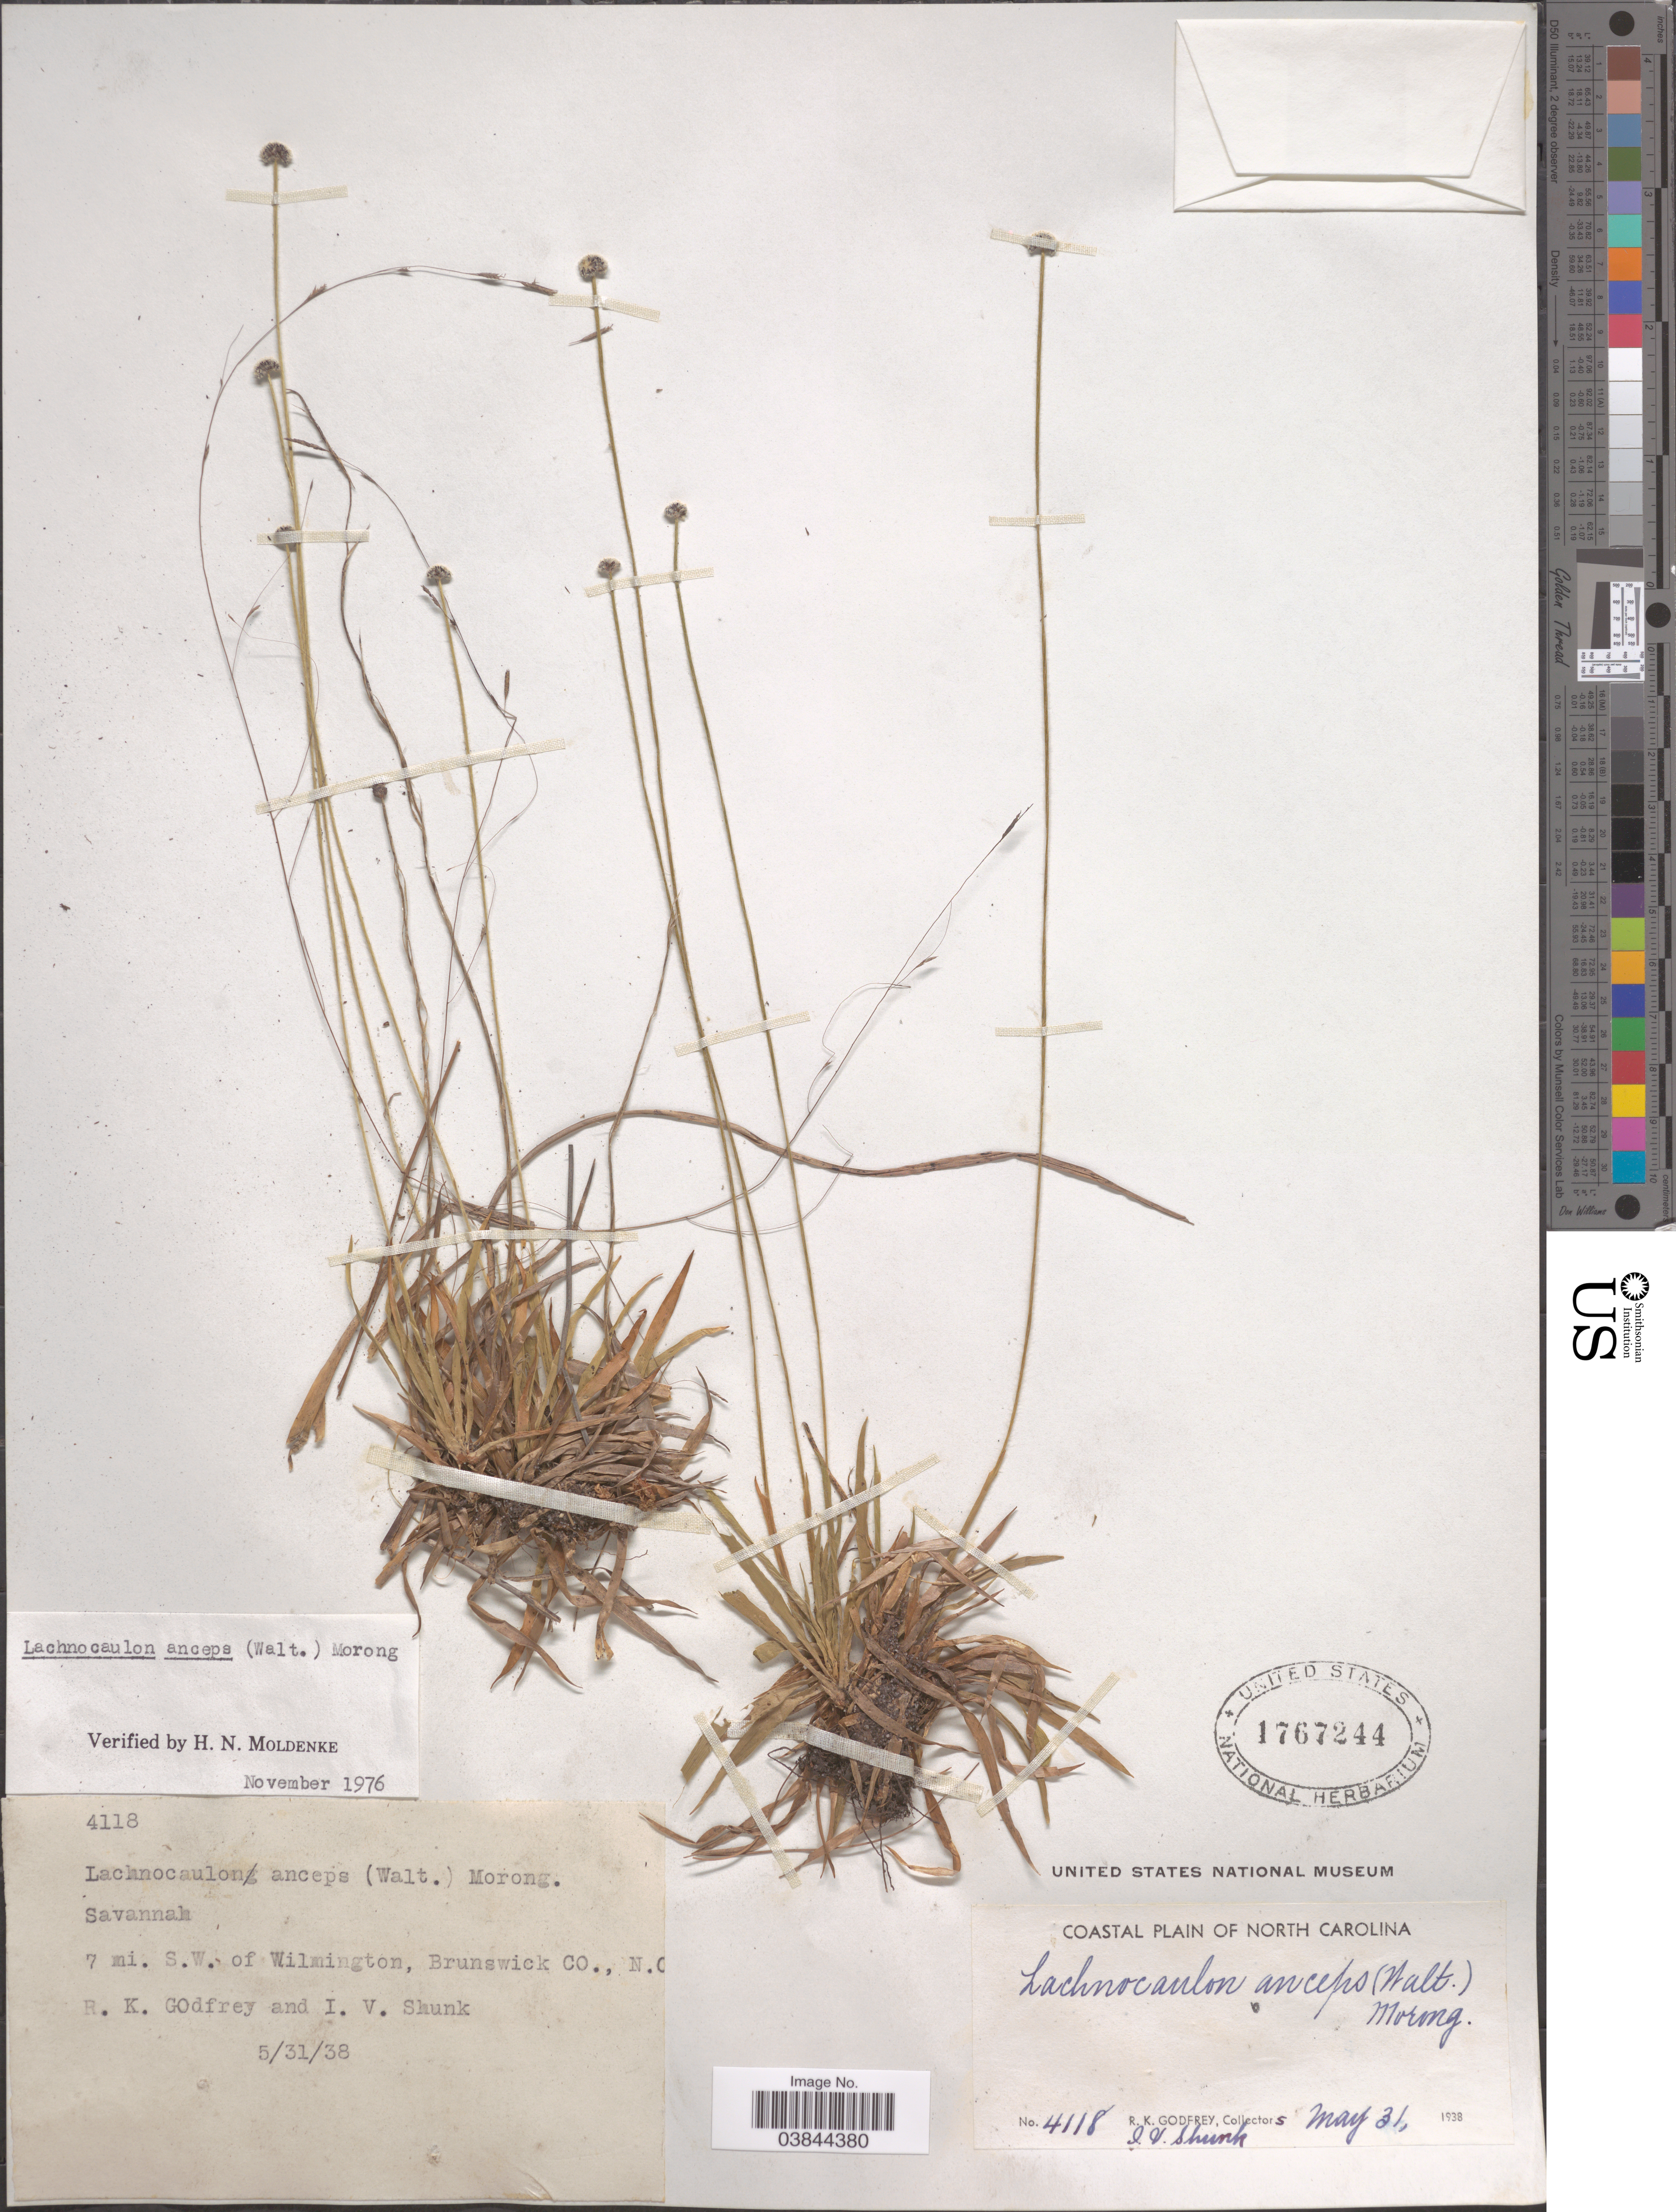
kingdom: Plantae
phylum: Tracheophyta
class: Liliopsida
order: Poales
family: Eriocaulaceae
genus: Lachnocaulon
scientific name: Lachnocaulon anceps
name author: (Walter) Morong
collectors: R. K. Godfrey & I. Shunk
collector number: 4118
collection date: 1938-05-31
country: United States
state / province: North Carolina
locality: Coastal Plain of North Carolina. 7 mi. S.W. of Wilmington, Brunswick Co.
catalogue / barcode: US 1767244